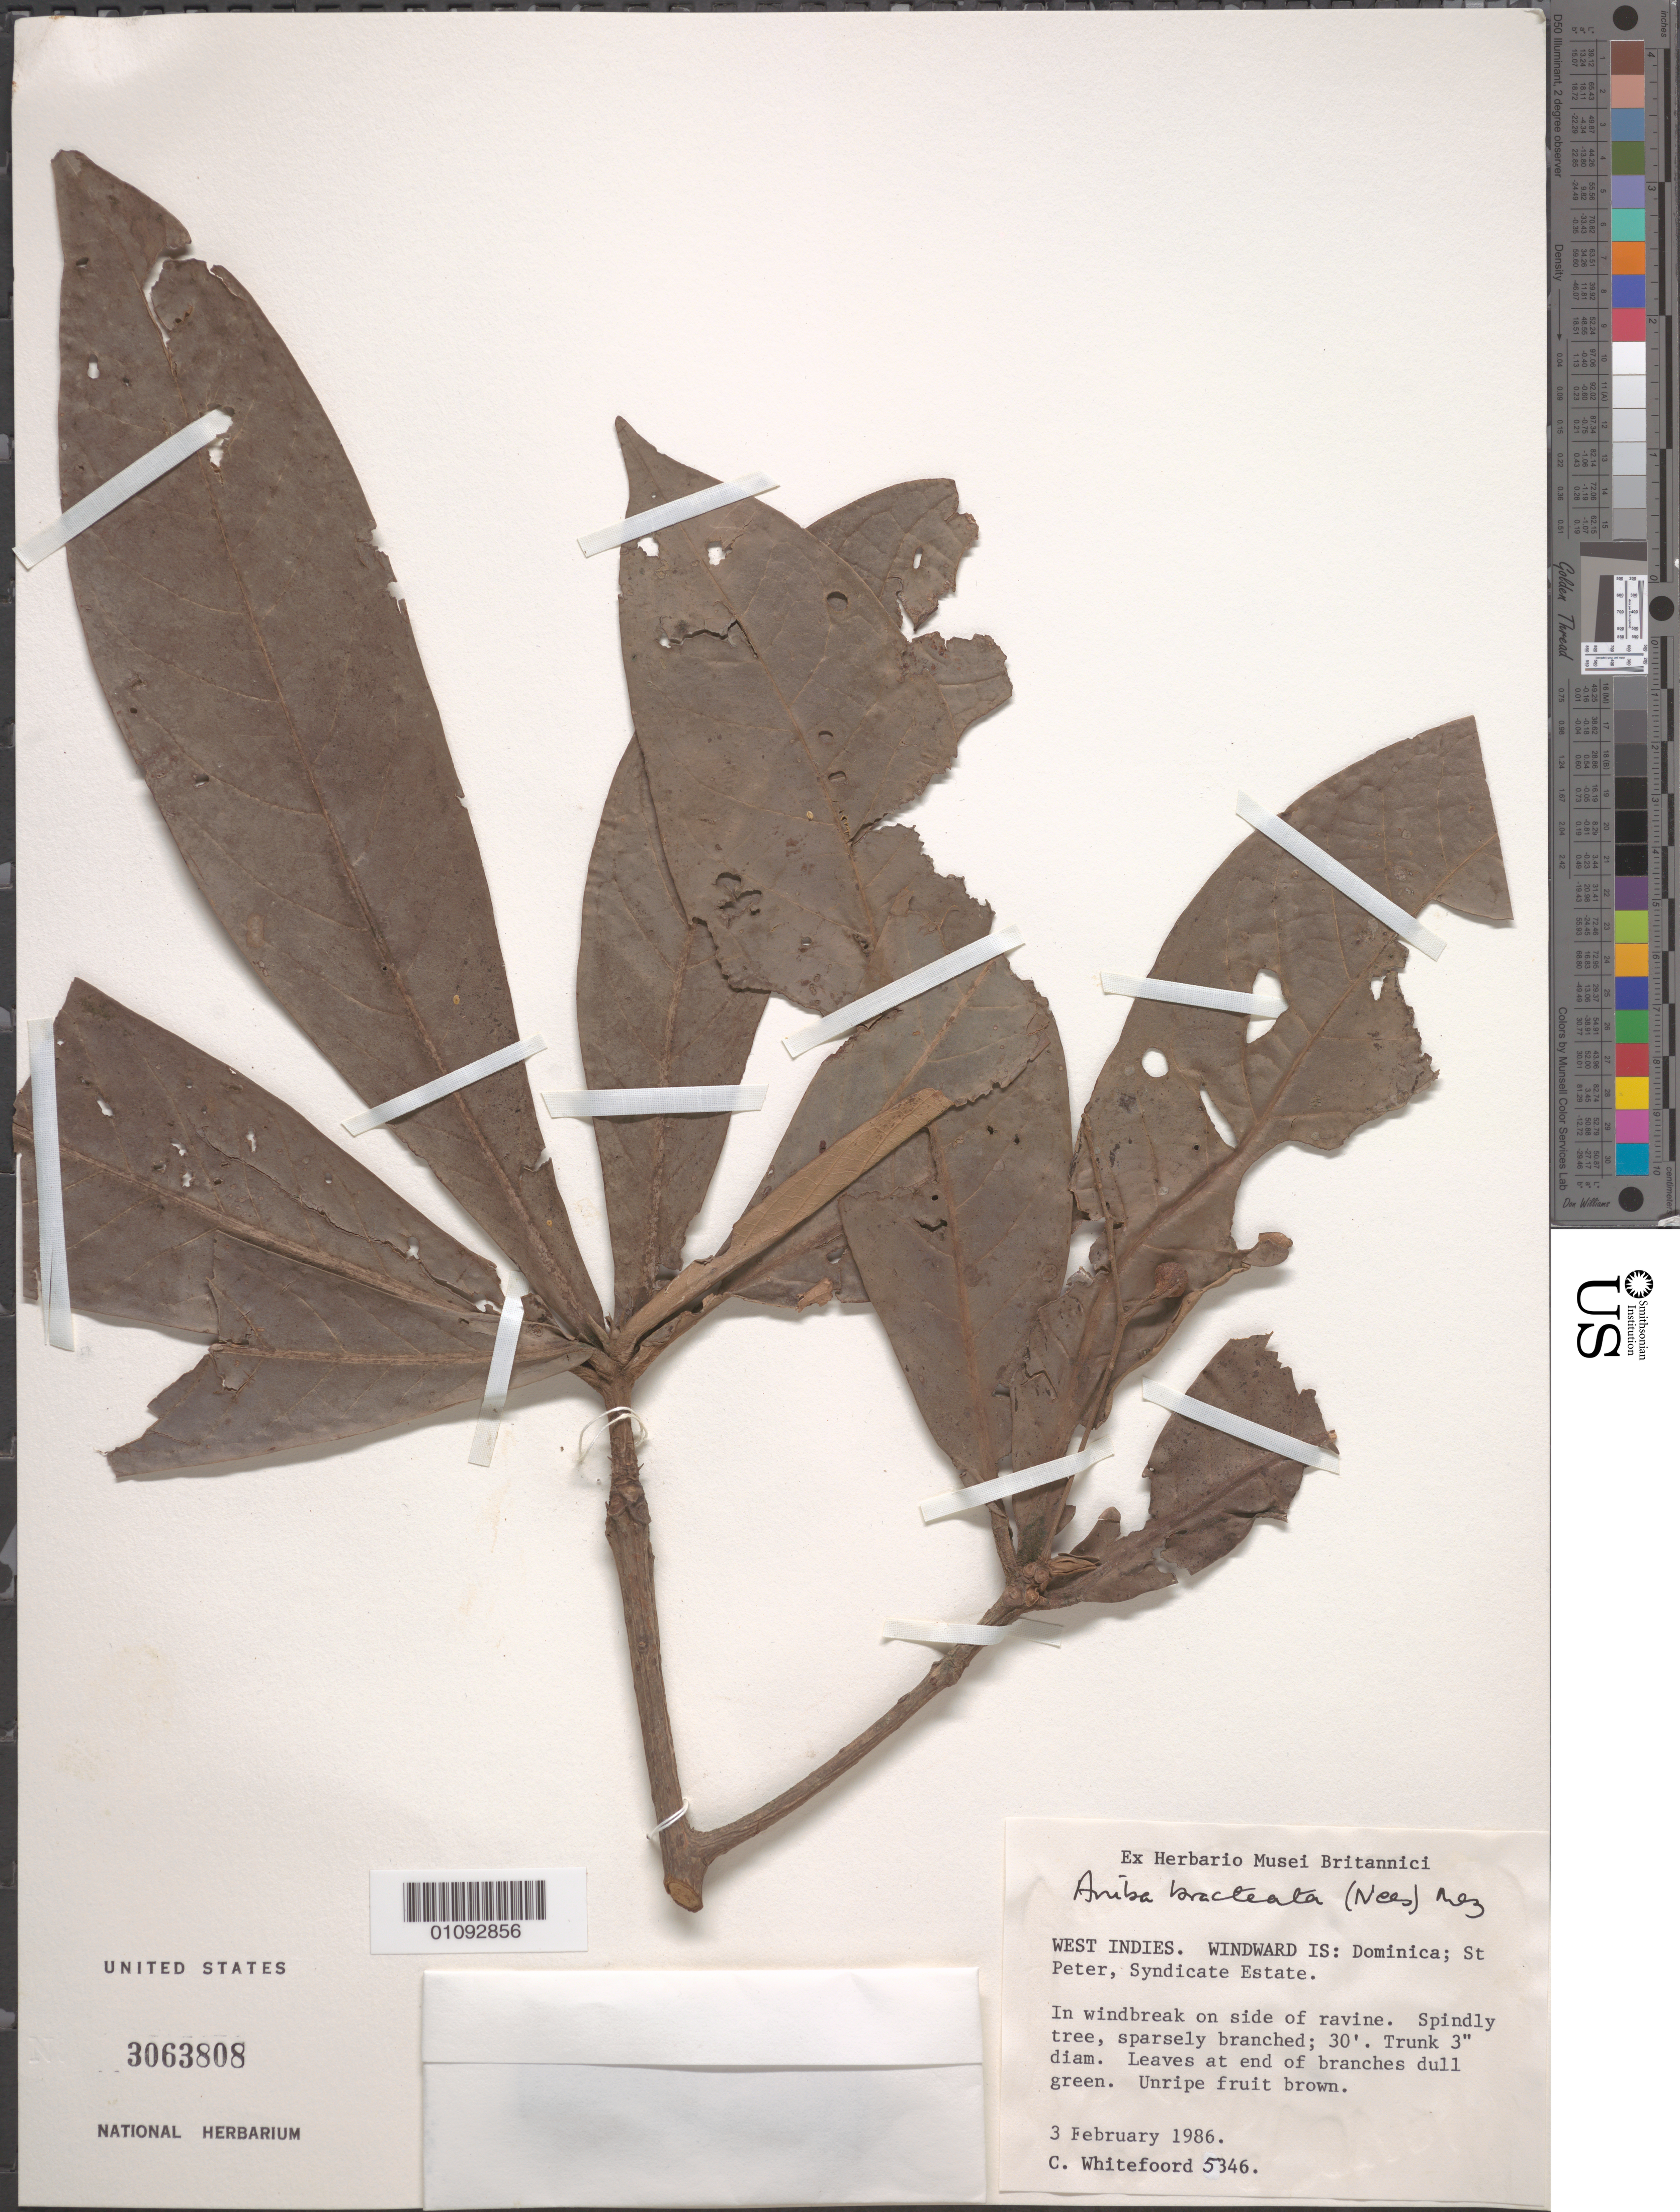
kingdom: Plantae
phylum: Tracheophyta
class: Magnoliopsida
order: Laurales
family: Lauraceae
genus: Aniba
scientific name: Aniba bracteata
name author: (Nees) Mez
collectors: C. Whitefoord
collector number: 5346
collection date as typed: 03 Feb 1986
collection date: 1986-02-03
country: Dominica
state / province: St. Peter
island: Dominica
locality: Syndicate Estate.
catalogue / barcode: US 3063808